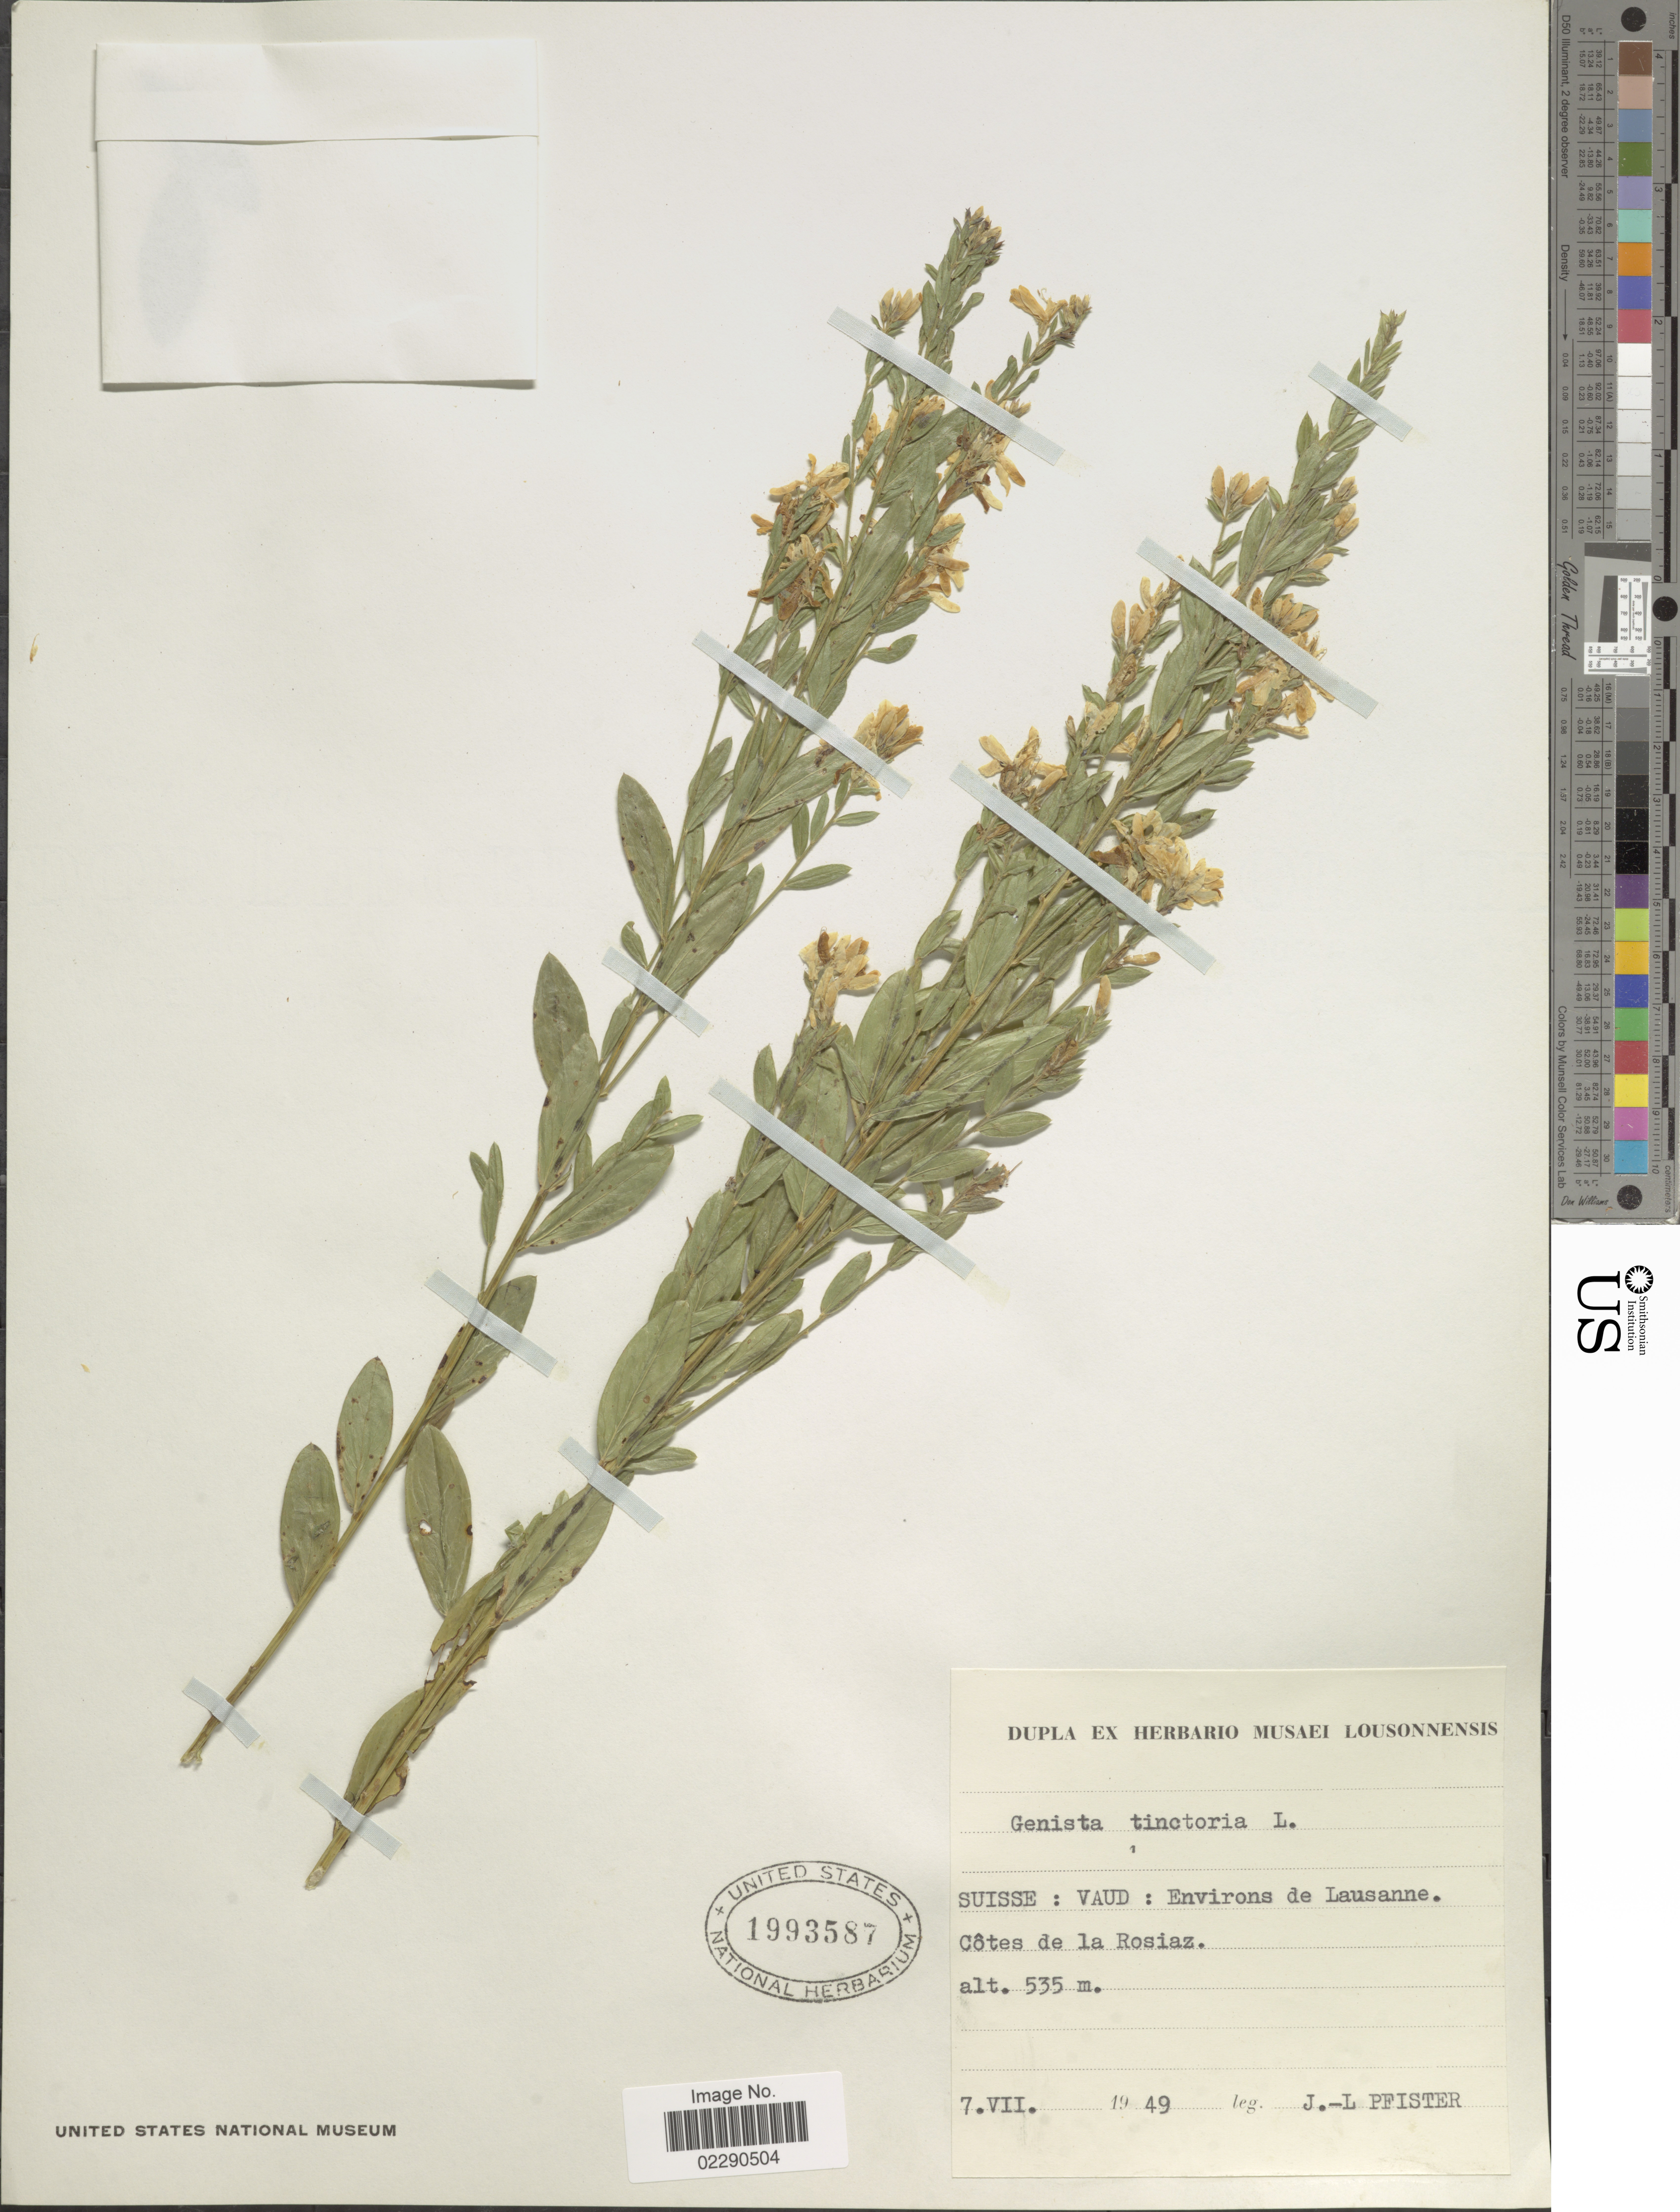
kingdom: Plantae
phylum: Tracheophyta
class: Magnoliopsida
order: Fabales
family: Fabaceae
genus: Genista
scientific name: Genista tinctoria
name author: L.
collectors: J. Pfister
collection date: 1949-07-07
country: Switzerland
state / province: Vaud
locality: Suisse, environs de Lausanne, Cotes de la Rosiaz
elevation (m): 535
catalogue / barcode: US 1993587